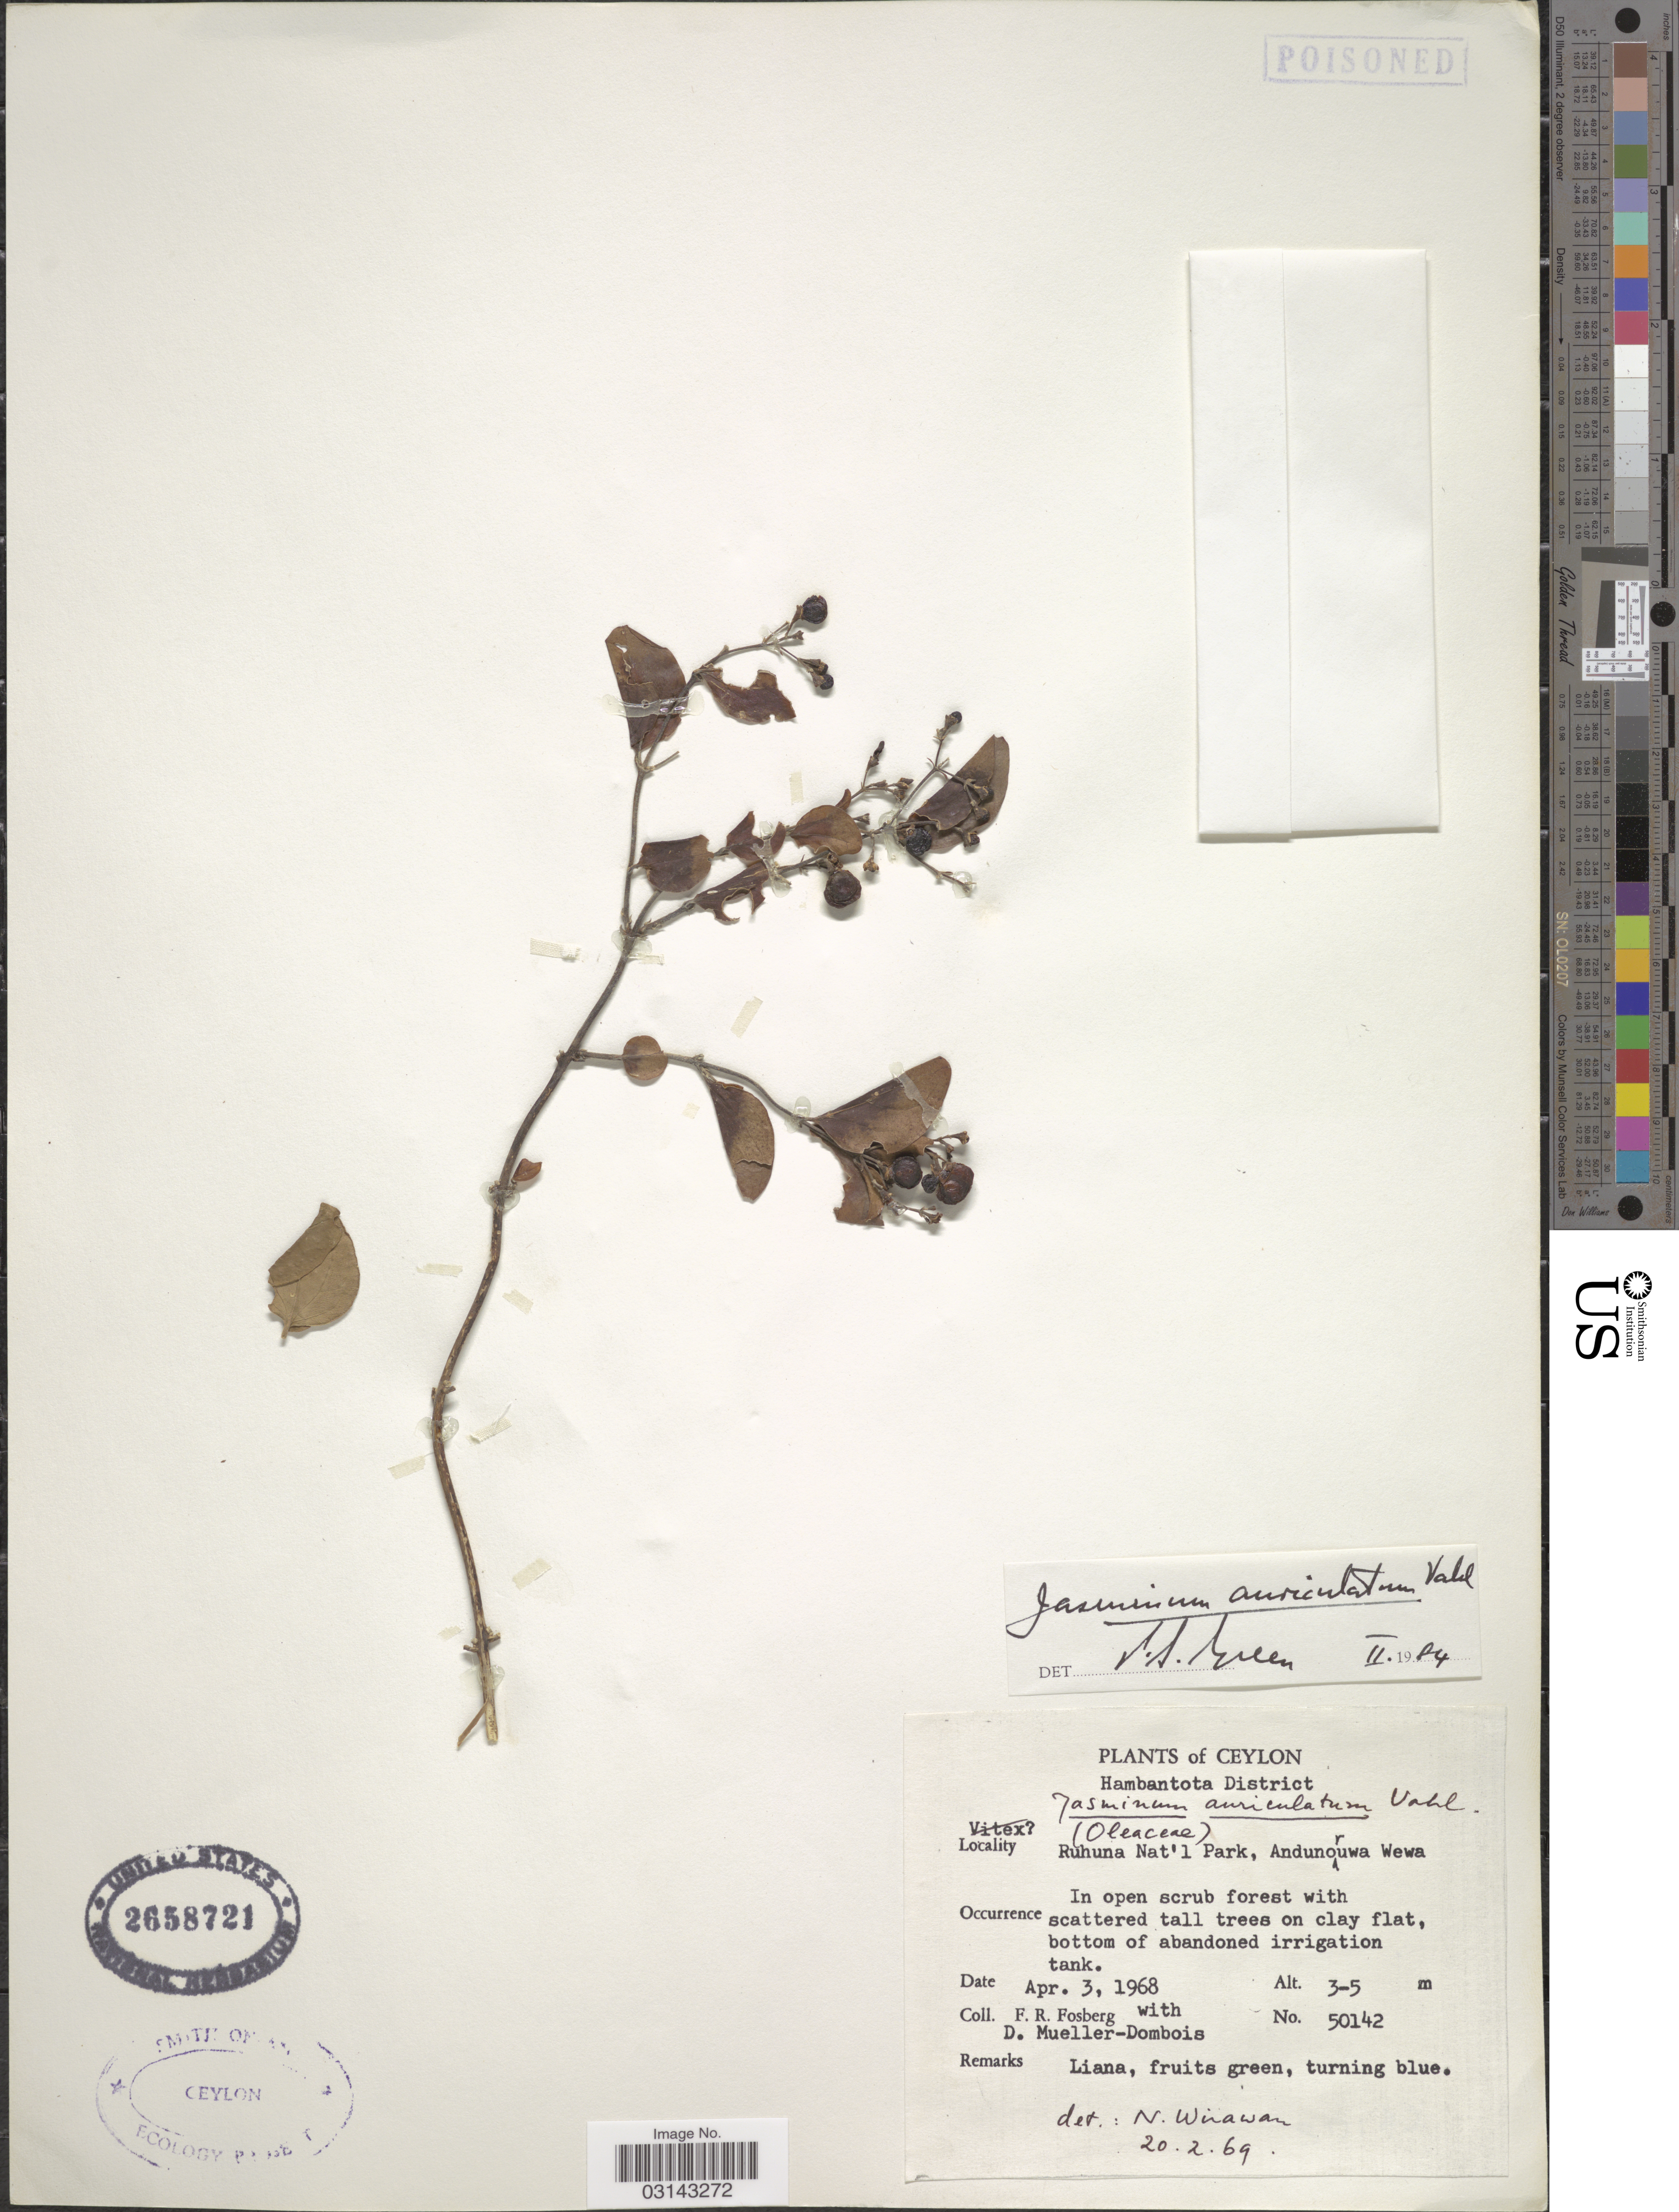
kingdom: Plantae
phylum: Tracheophyta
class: Magnoliopsida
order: Lamiales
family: Oleaceae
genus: Jasminum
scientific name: Jasminum auriculatum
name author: Vahl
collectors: F. R. Fosberg & D. Mueller-Dombois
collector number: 50142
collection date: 1968-04-03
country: Sri Lanka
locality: Ceylon. Hambantota District. Ruhuna Nat'l Park, Andunoruwa Wewa.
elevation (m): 3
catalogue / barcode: US 2658721